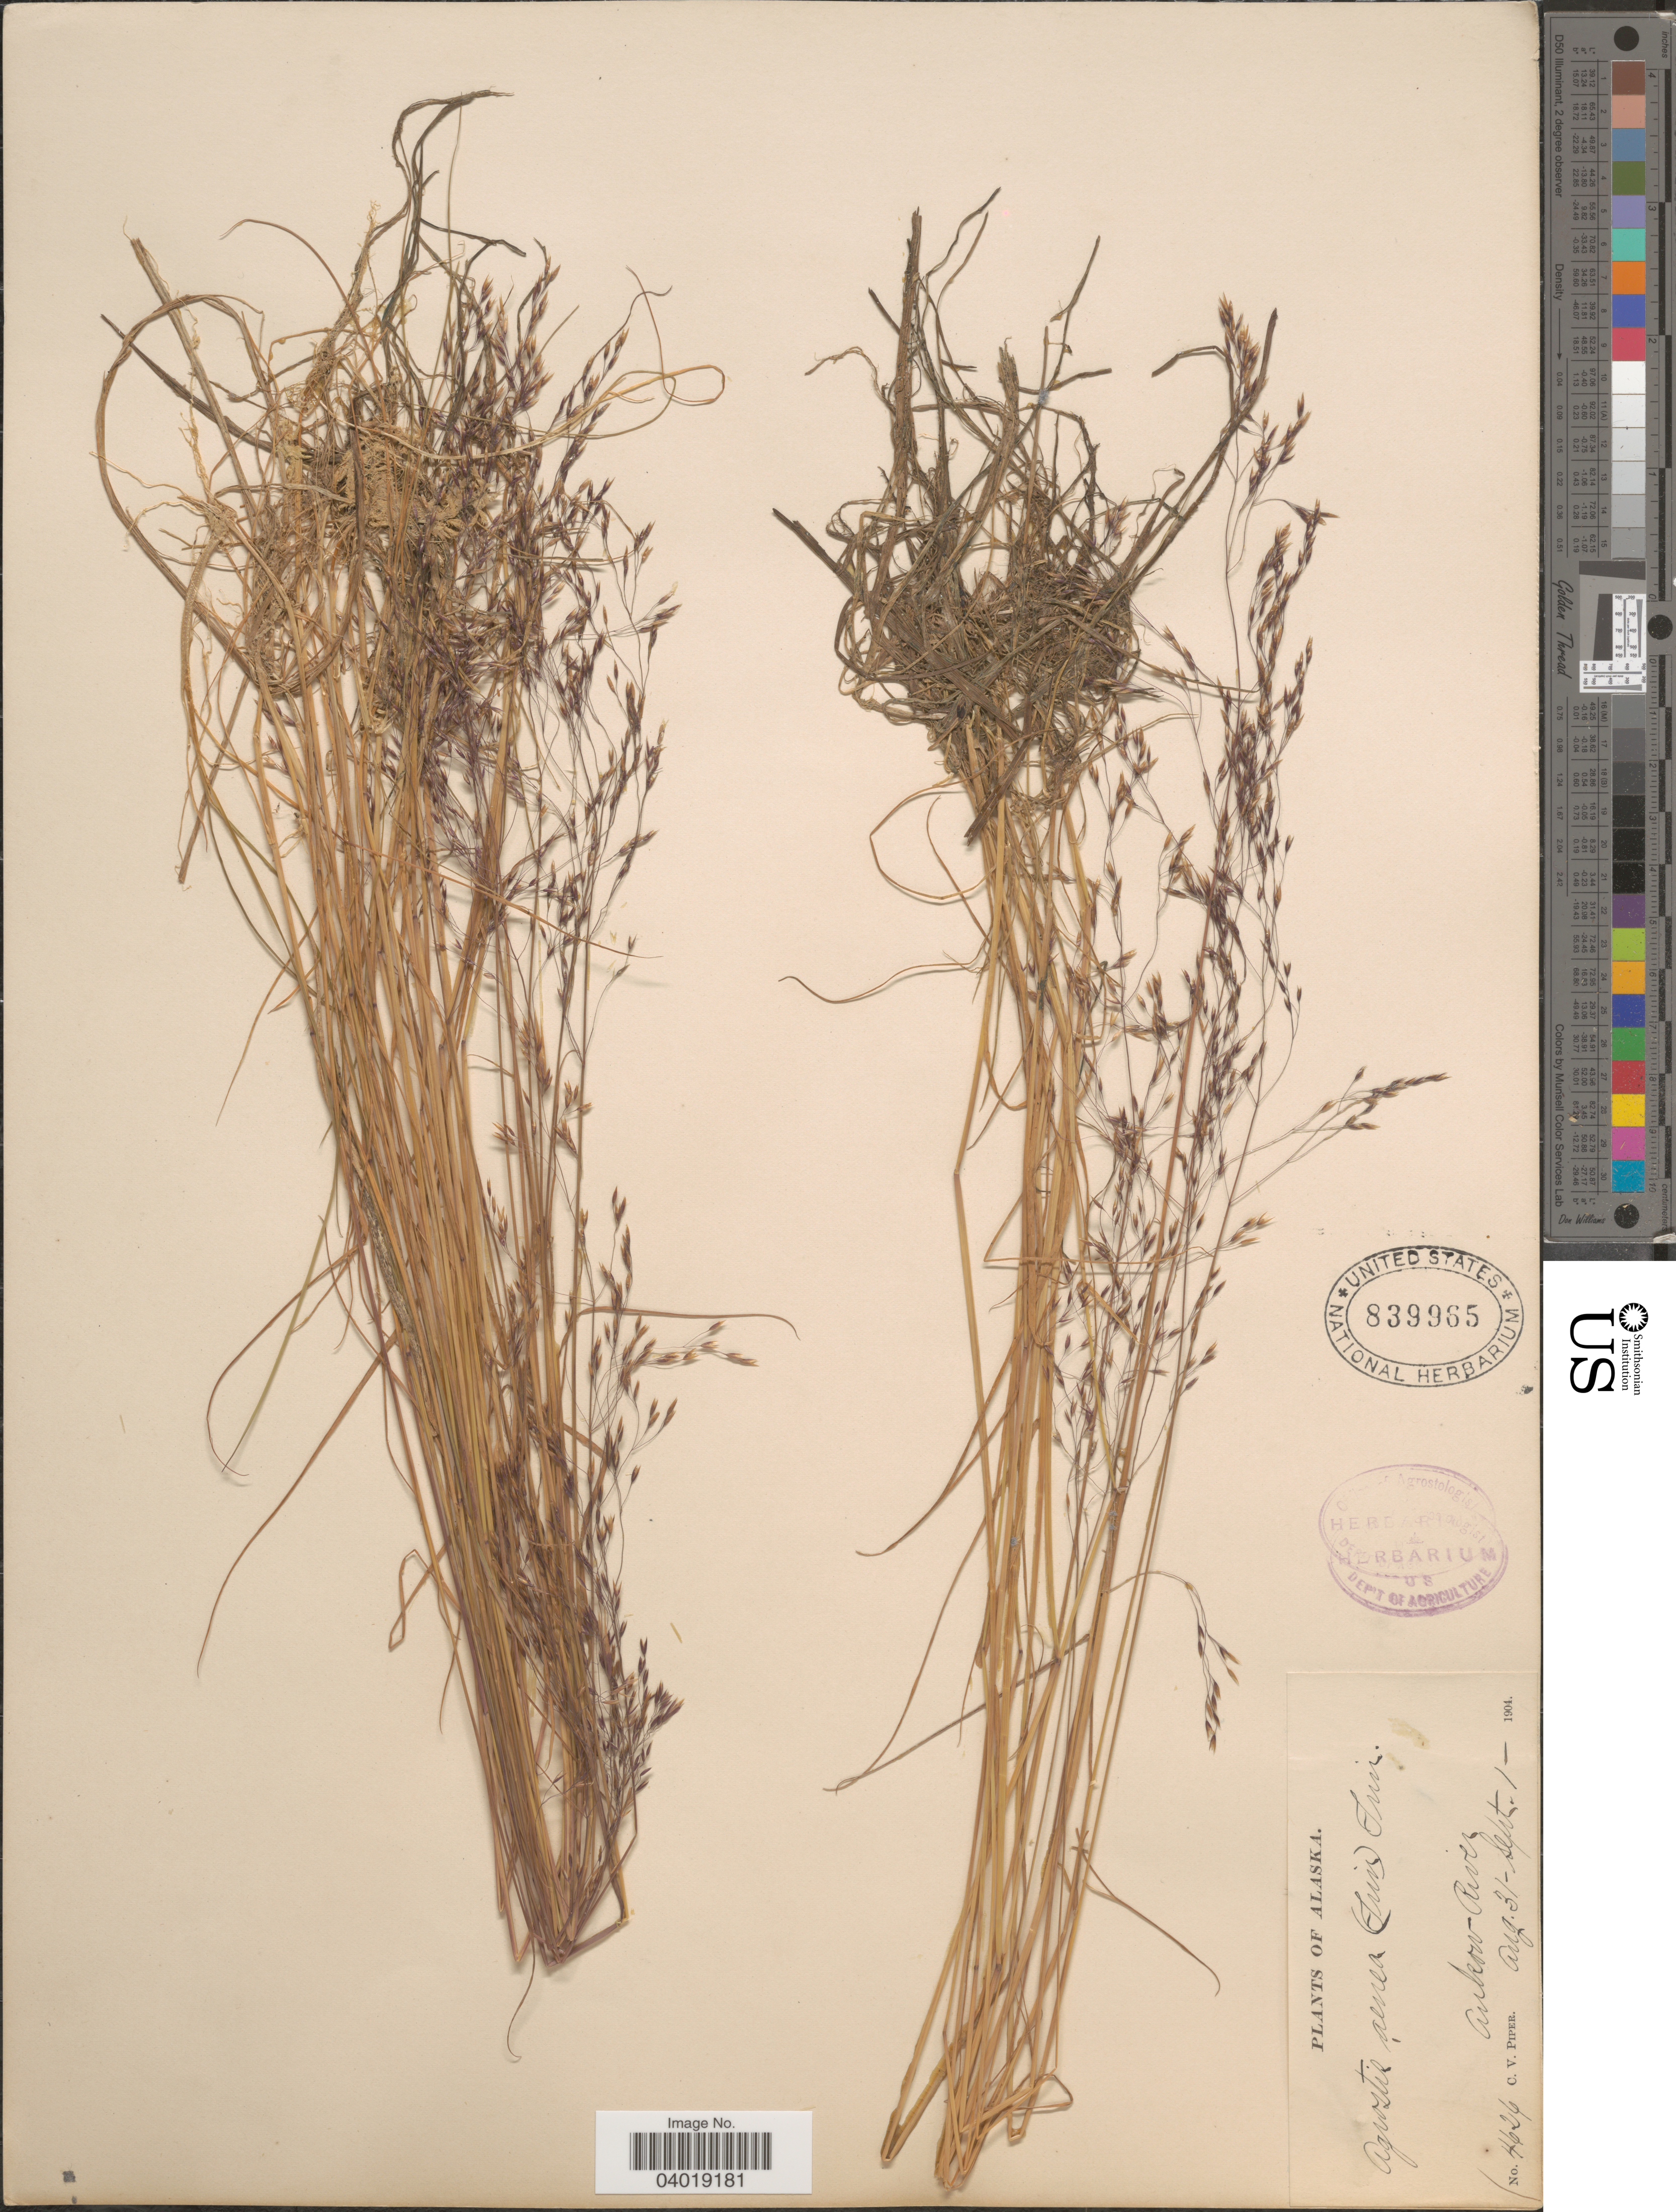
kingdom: Plantae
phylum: Tracheophyta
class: Liliopsida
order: Poales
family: Poaceae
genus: Agrostis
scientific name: Agrostis exarata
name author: Trin.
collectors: C. V. Piper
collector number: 4626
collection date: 1904-08-31/1904-09-01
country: United States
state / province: Alaska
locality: Ankow River.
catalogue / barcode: US 839965